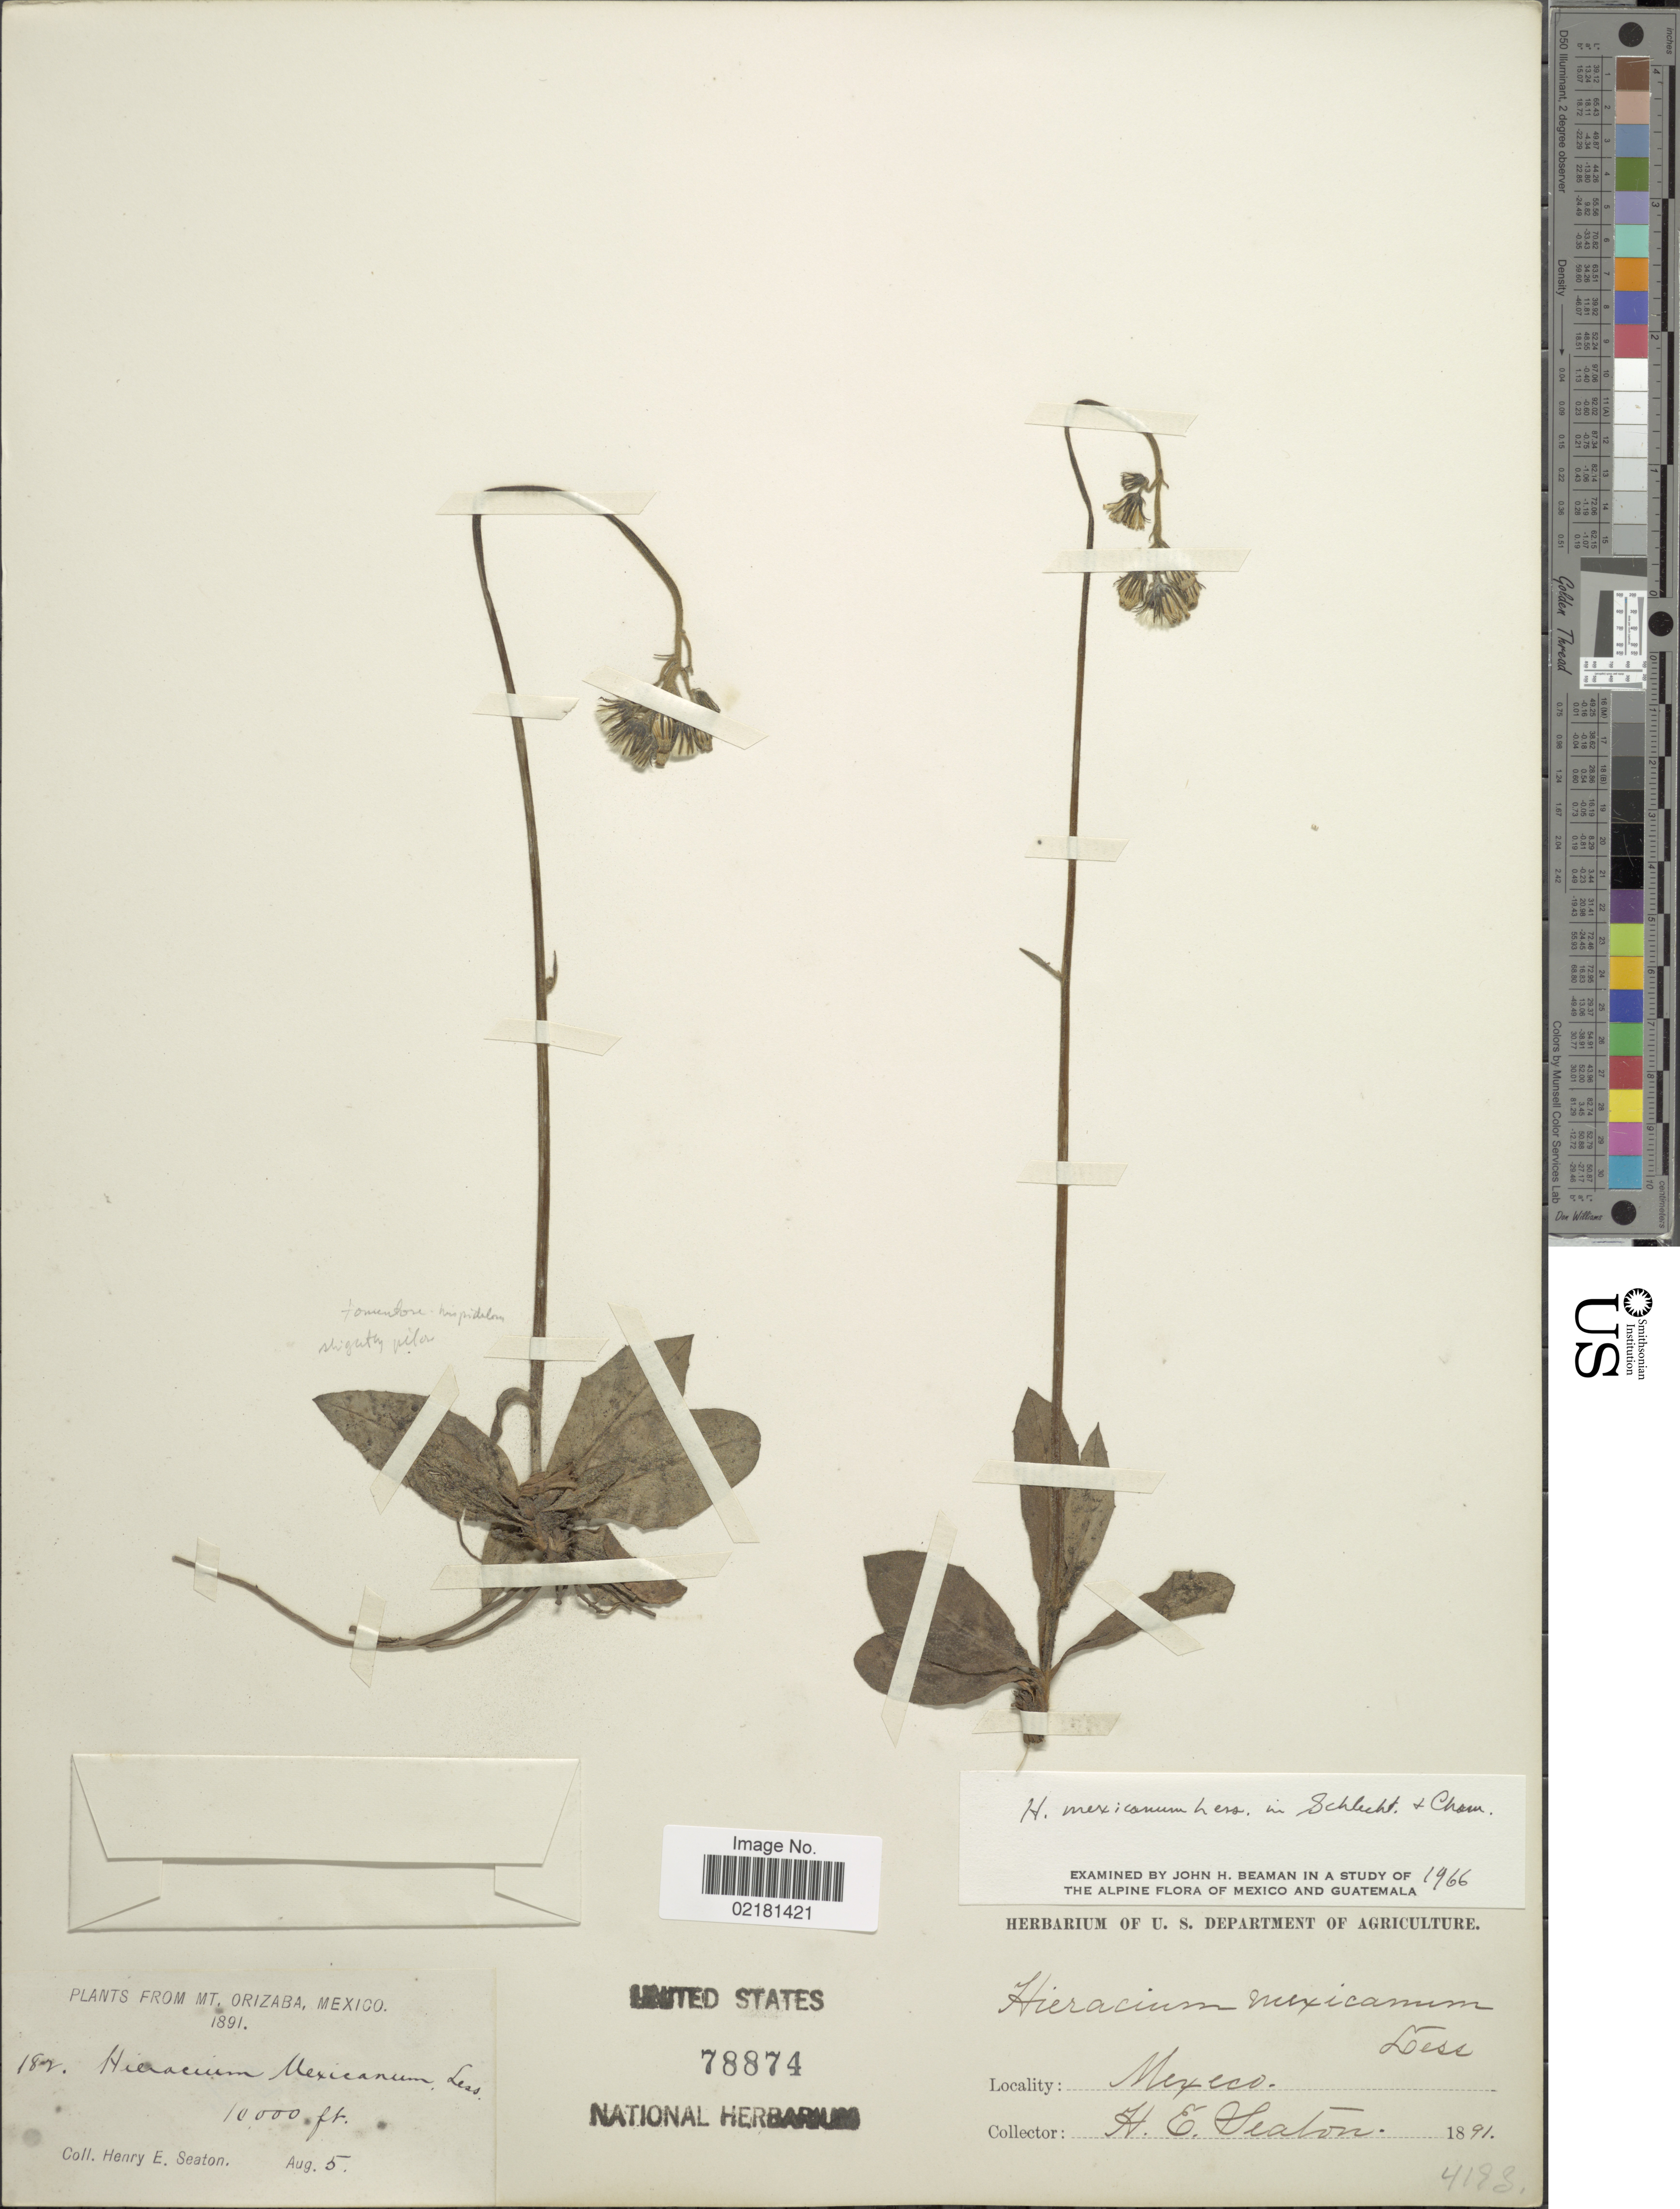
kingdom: Plantae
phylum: Tracheophyta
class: Magnoliopsida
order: Asterales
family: Asteraceae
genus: Hieracium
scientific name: Hieracium mexicanum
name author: Less.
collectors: H. Seaton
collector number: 182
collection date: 1891-08-05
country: Mexico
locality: Mt. Orizaba.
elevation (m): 3048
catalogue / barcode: US 78874